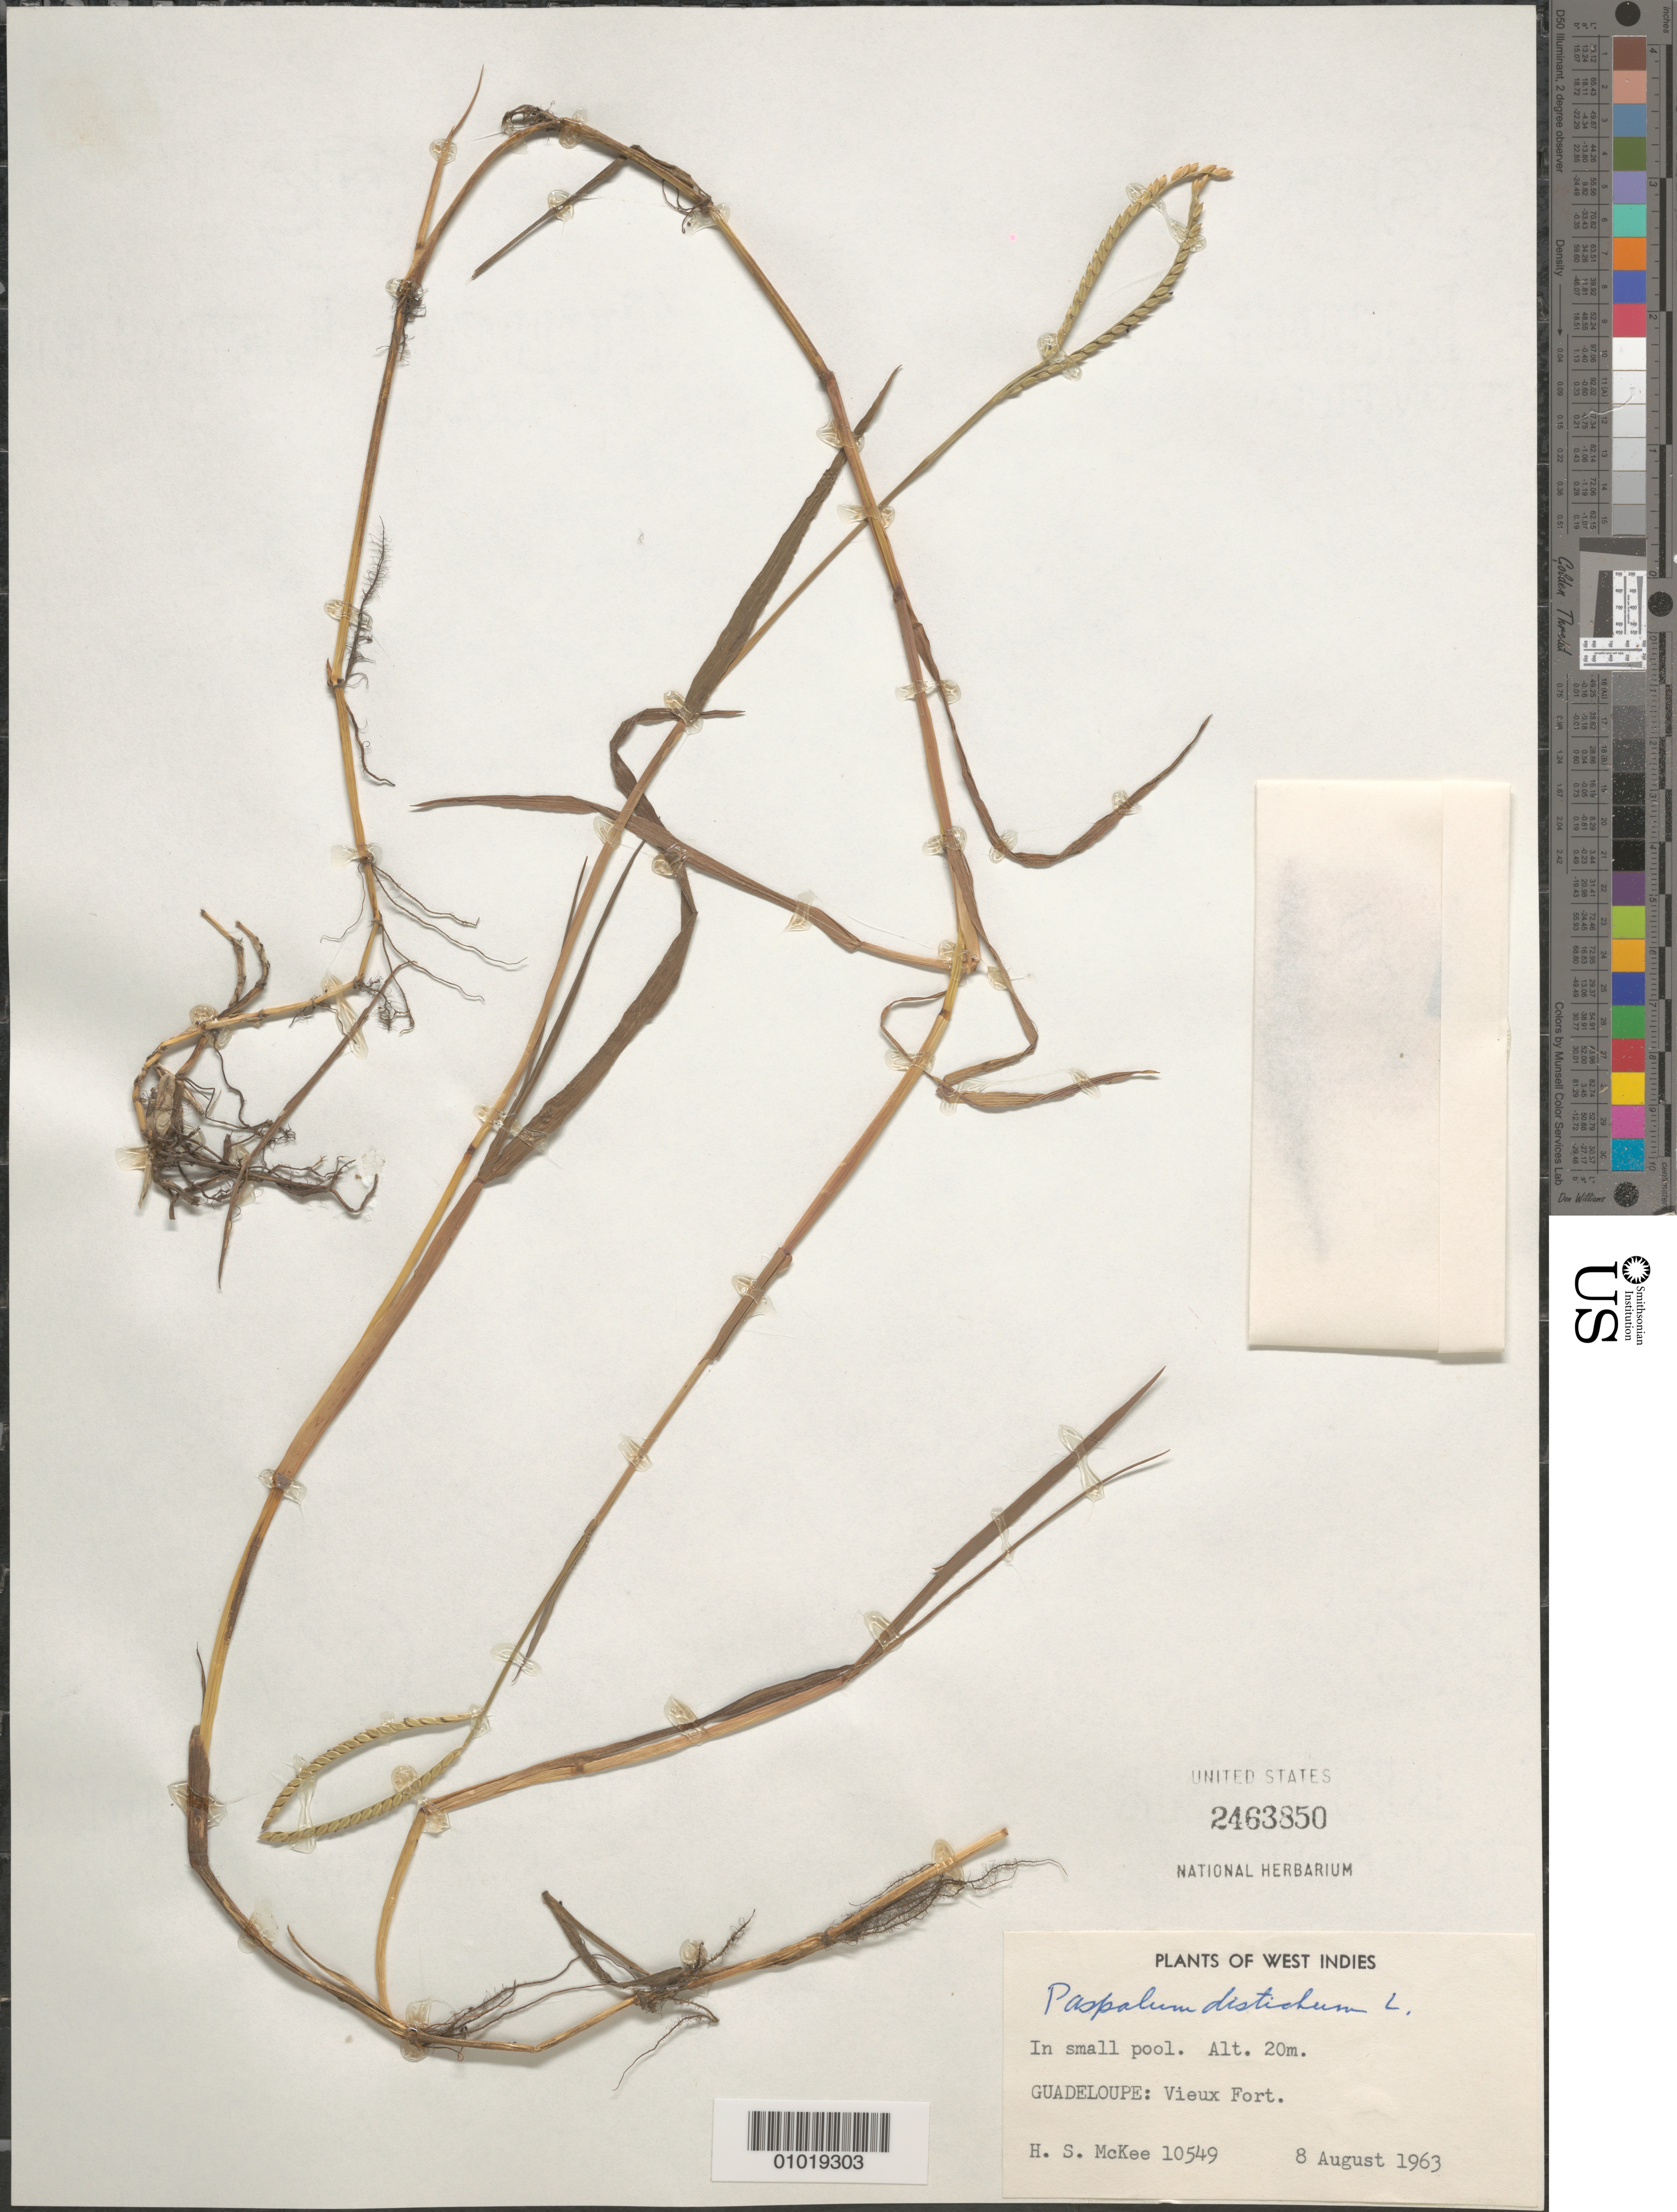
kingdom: Plantae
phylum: Tracheophyta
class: Liliopsida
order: Poales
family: Poaceae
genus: Paspalum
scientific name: Paspalum distichum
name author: L.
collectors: H. S. McKee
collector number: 10549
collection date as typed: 08 Aug 1963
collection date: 1963-08-08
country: Guadeloupe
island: Basse Terre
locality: Vieux Fort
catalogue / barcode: US 2463850